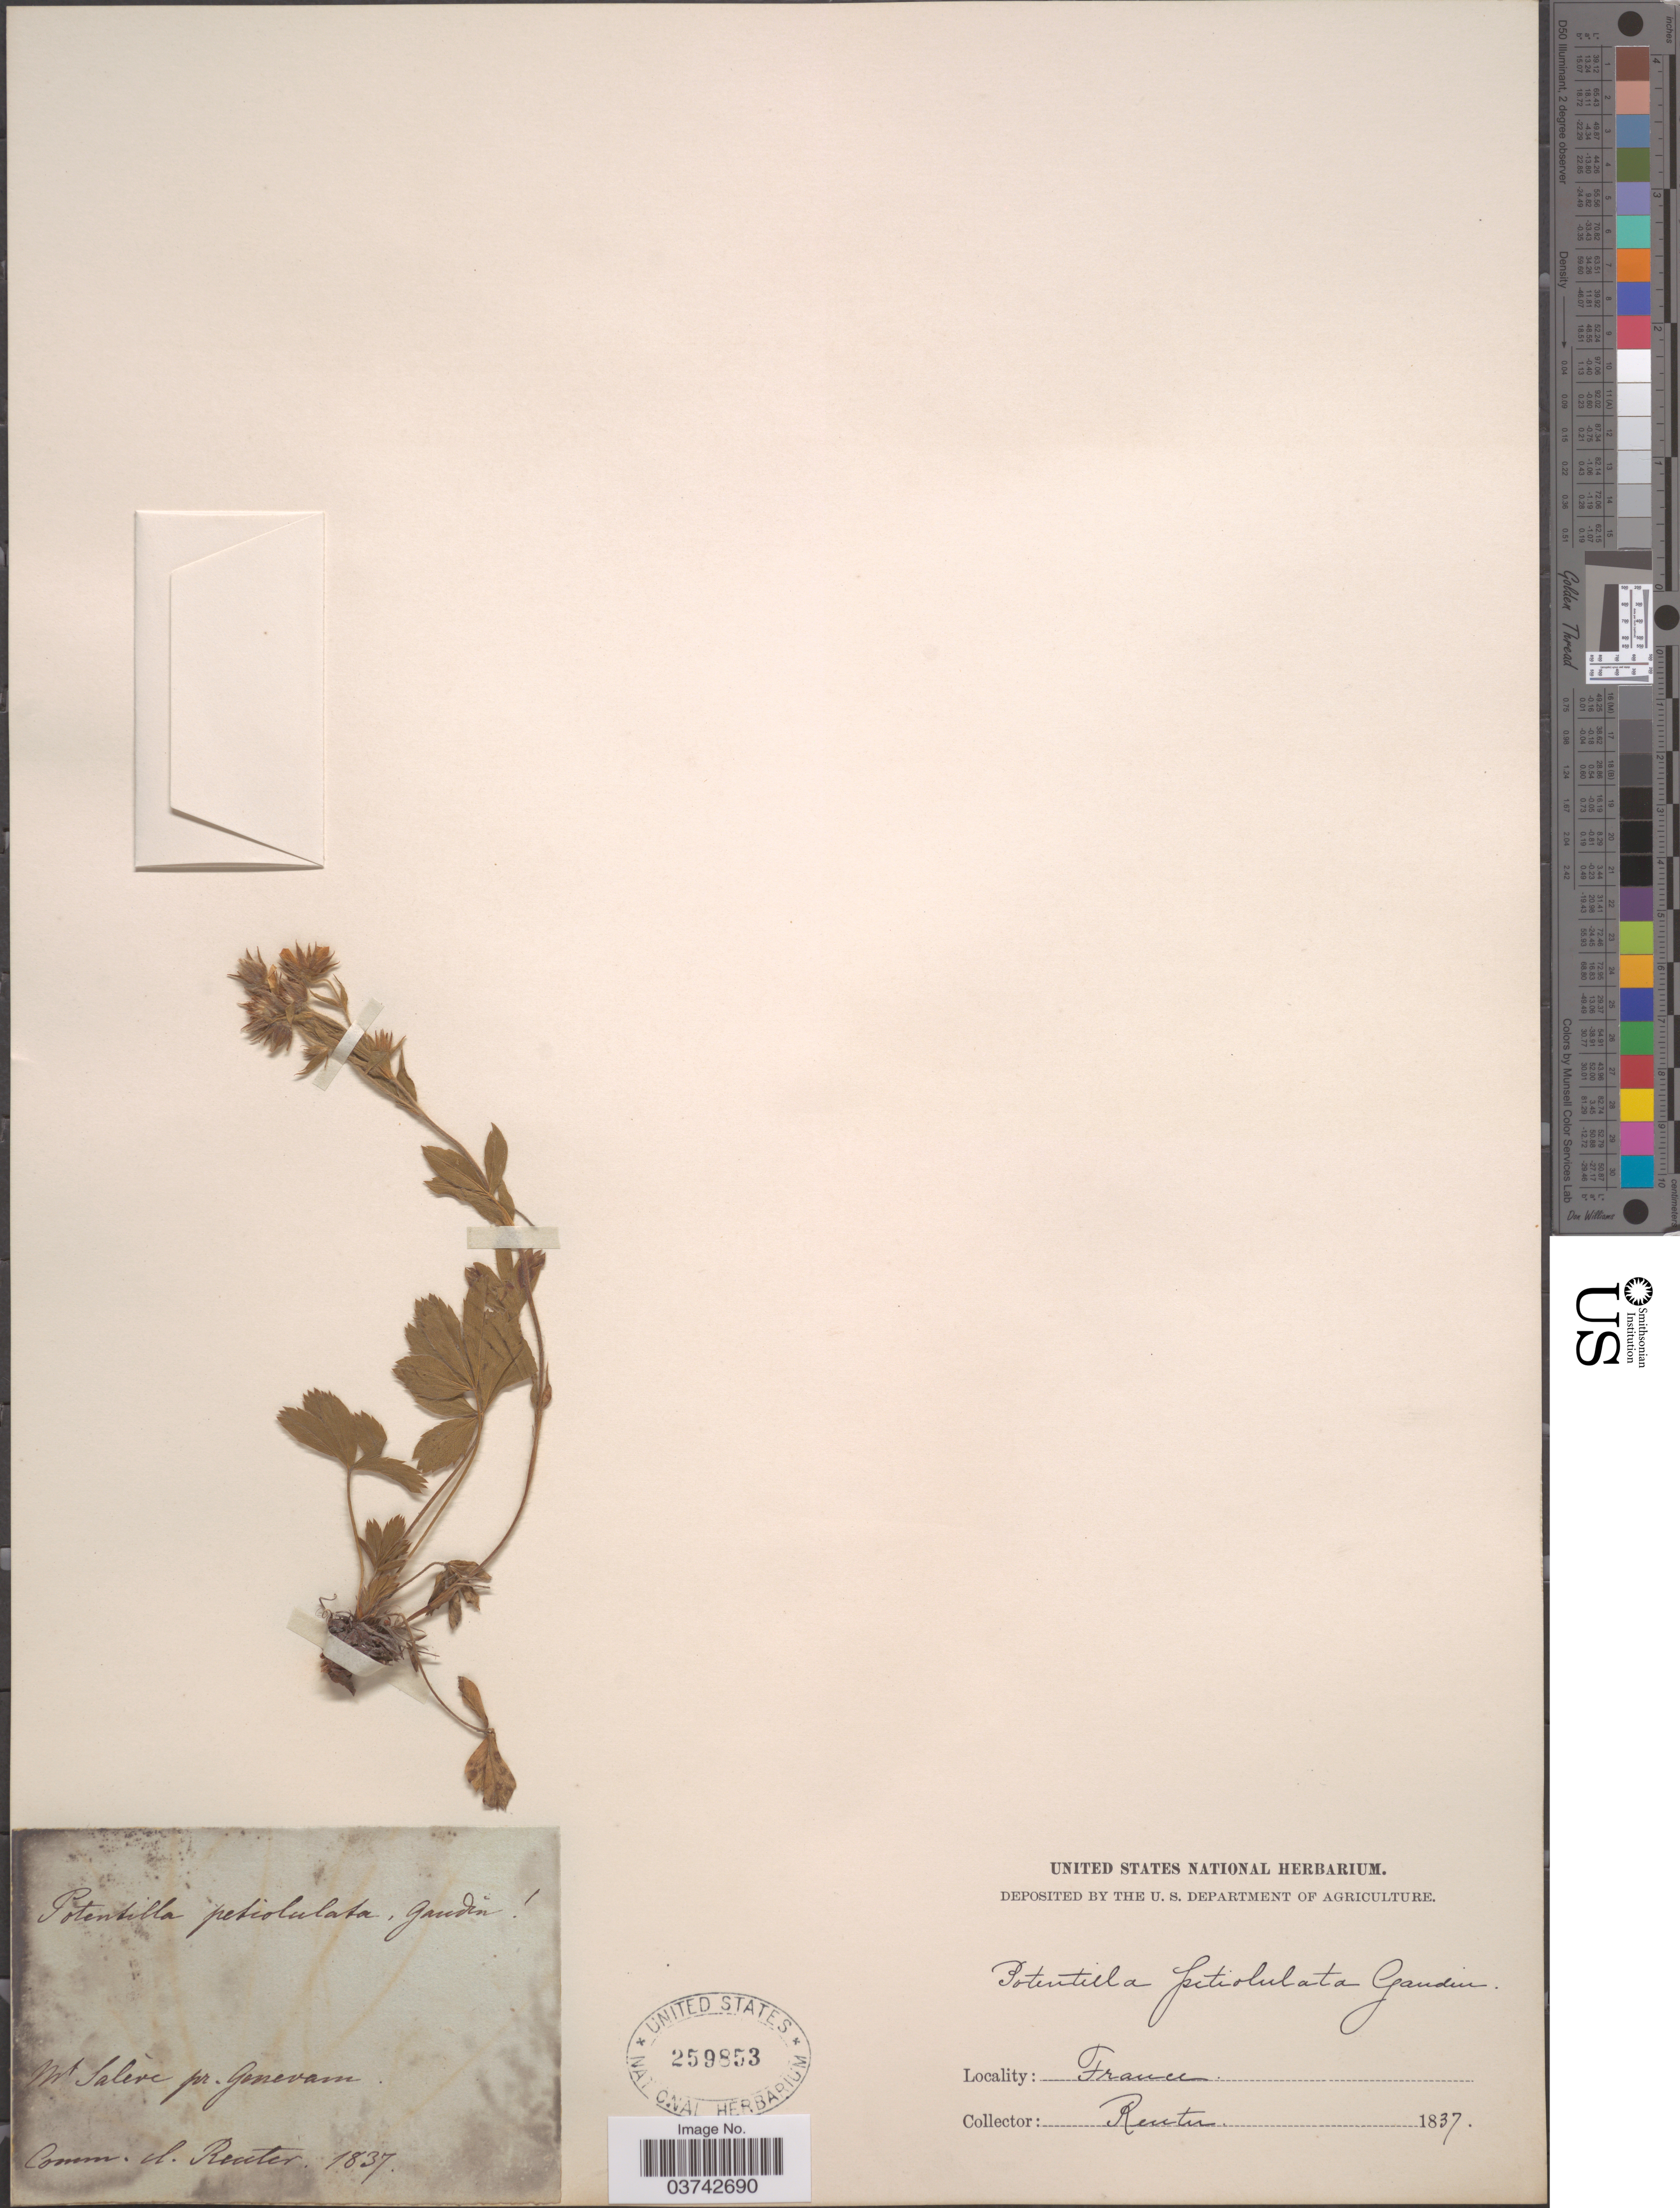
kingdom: Plantae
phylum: Tracheophyta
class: Magnoliopsida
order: Rosales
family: Rosaceae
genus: Potentilla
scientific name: Potentilla petiolulata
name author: Gaudin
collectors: -. Reuter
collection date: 1837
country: France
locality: Mt Saleve pr. Genevam.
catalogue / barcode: US 259853